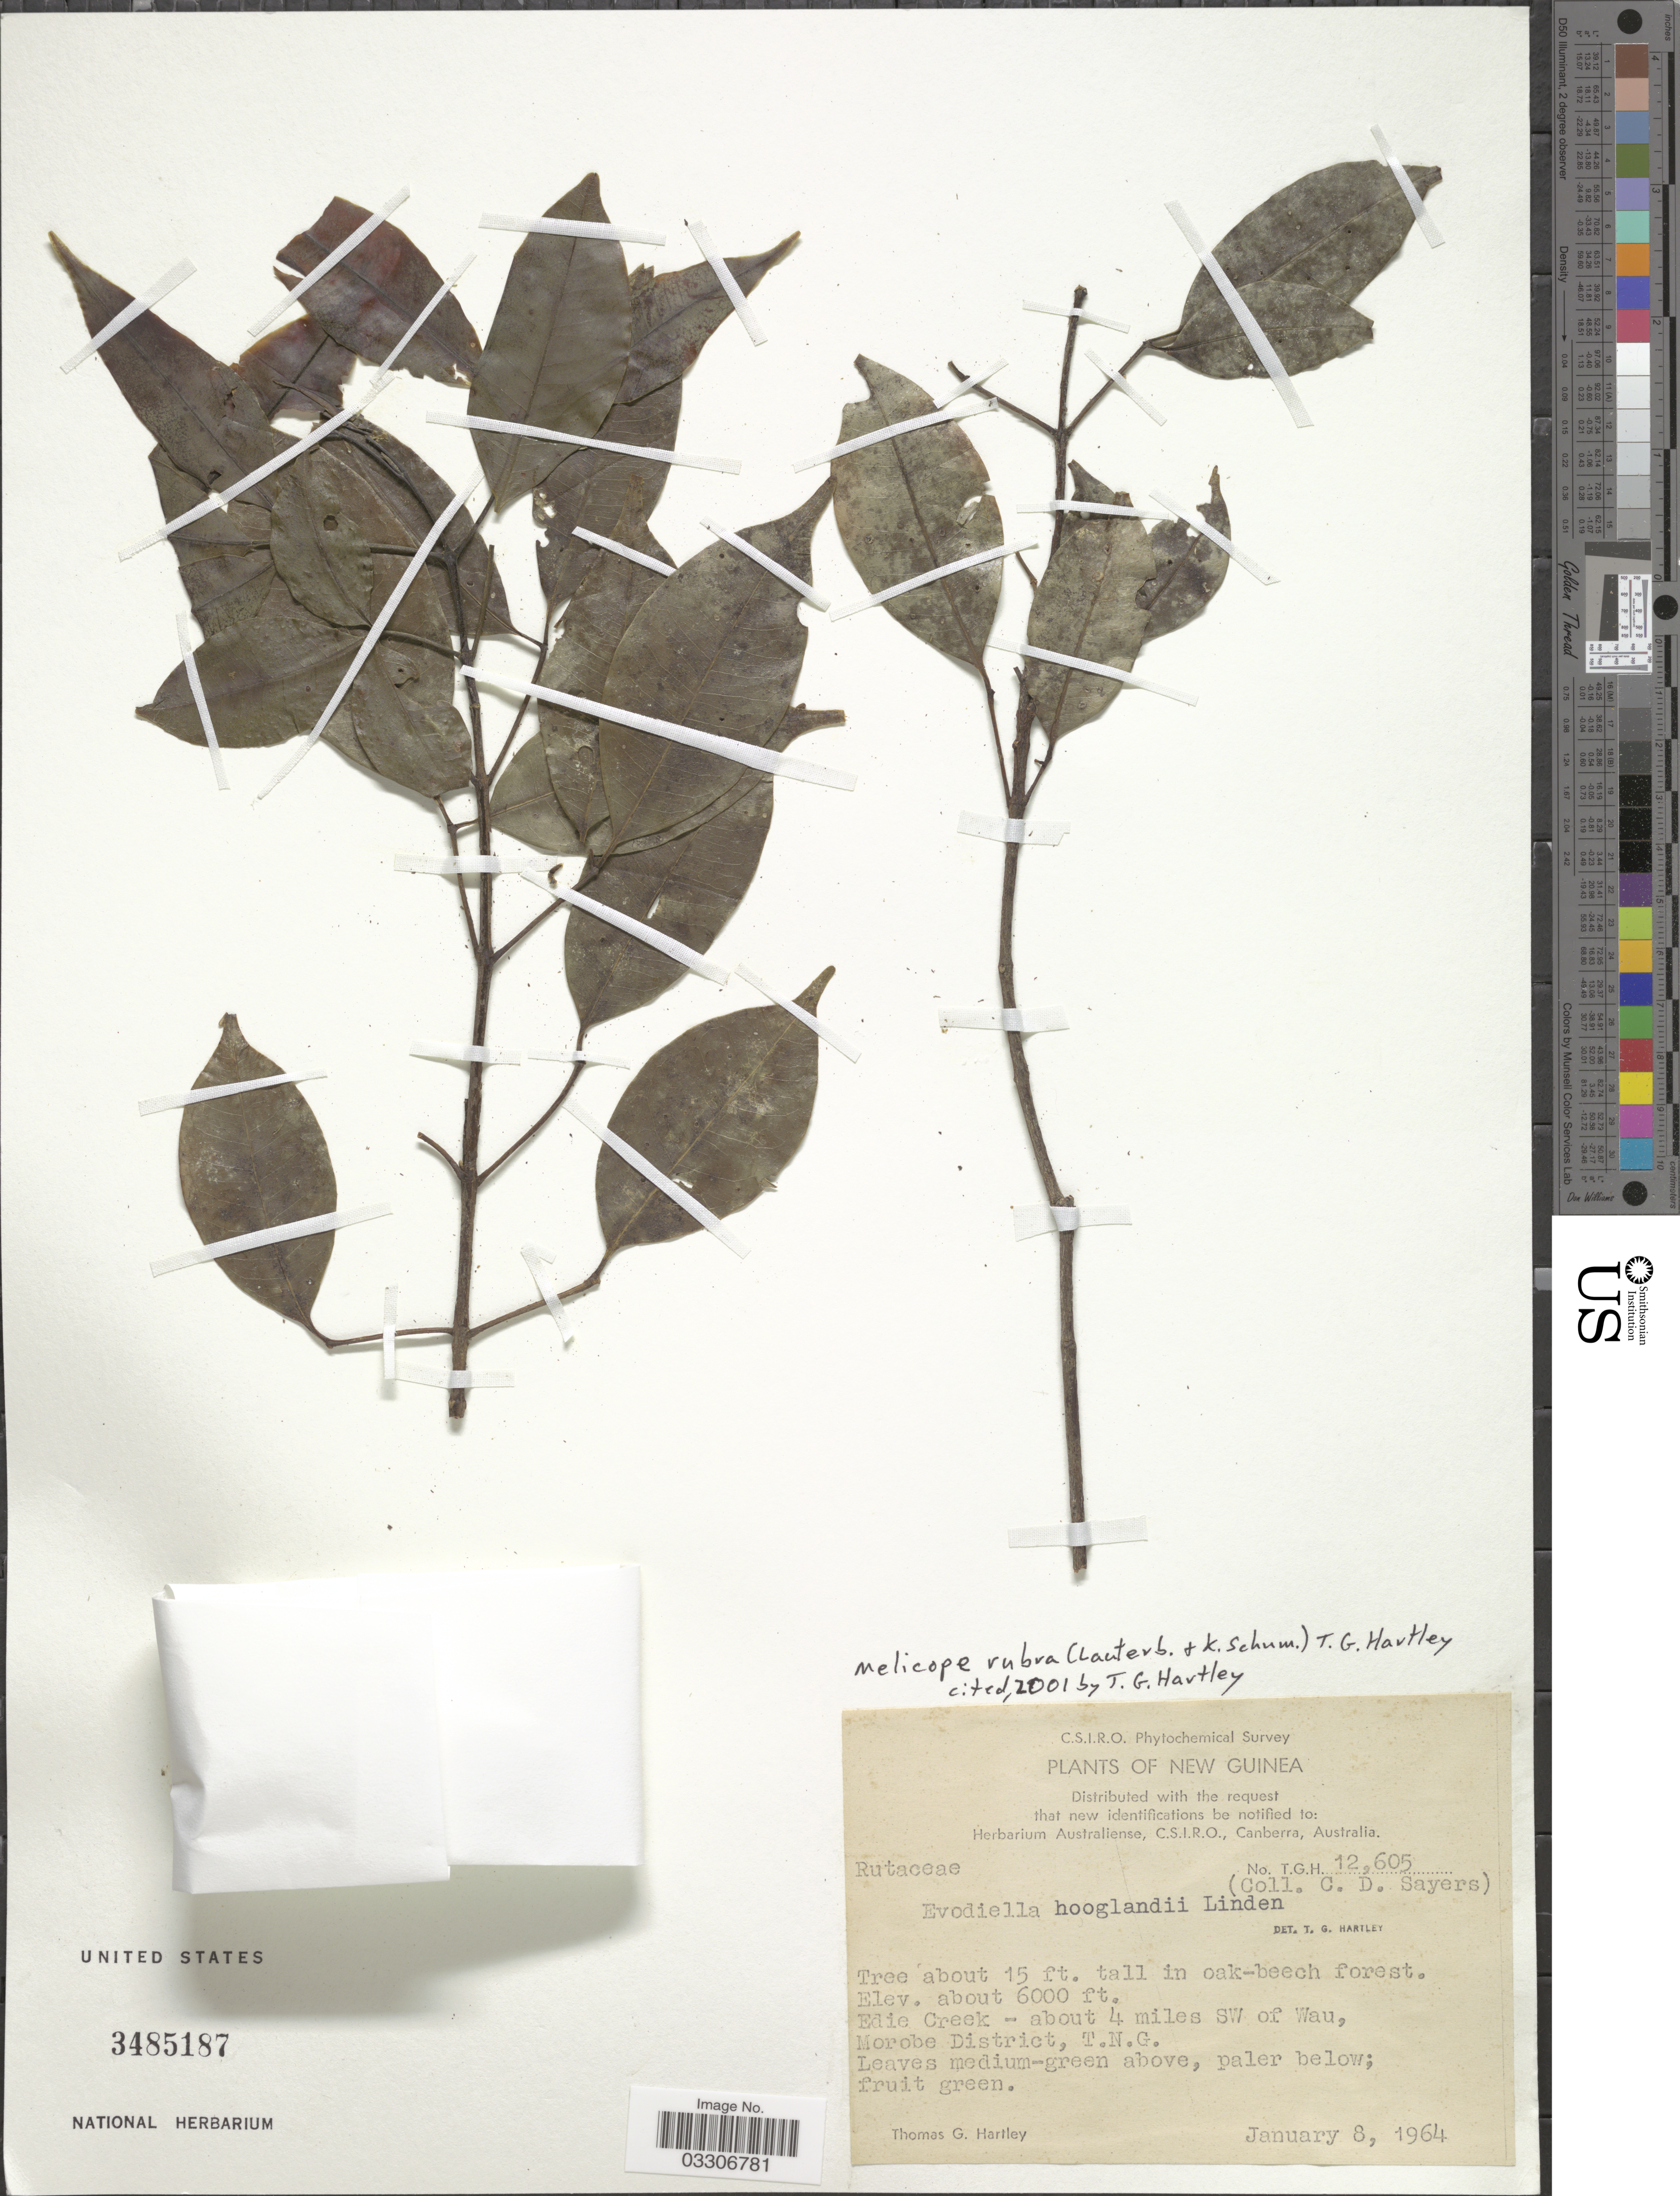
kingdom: Plantae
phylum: Tracheophyta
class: Magnoliopsida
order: Sapindales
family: Rutaceae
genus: Melicope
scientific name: Melicope rubra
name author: (Lauterb. & K. Schum.) T.G. Hartley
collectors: T. G. Hartley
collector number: TGH12605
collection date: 1964-01-08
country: Papua New Guinea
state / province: Morobe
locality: New Guinea. Edie Creek - about 4 miles SW of Wau, T.N.G.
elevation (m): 1829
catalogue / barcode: US 3485187